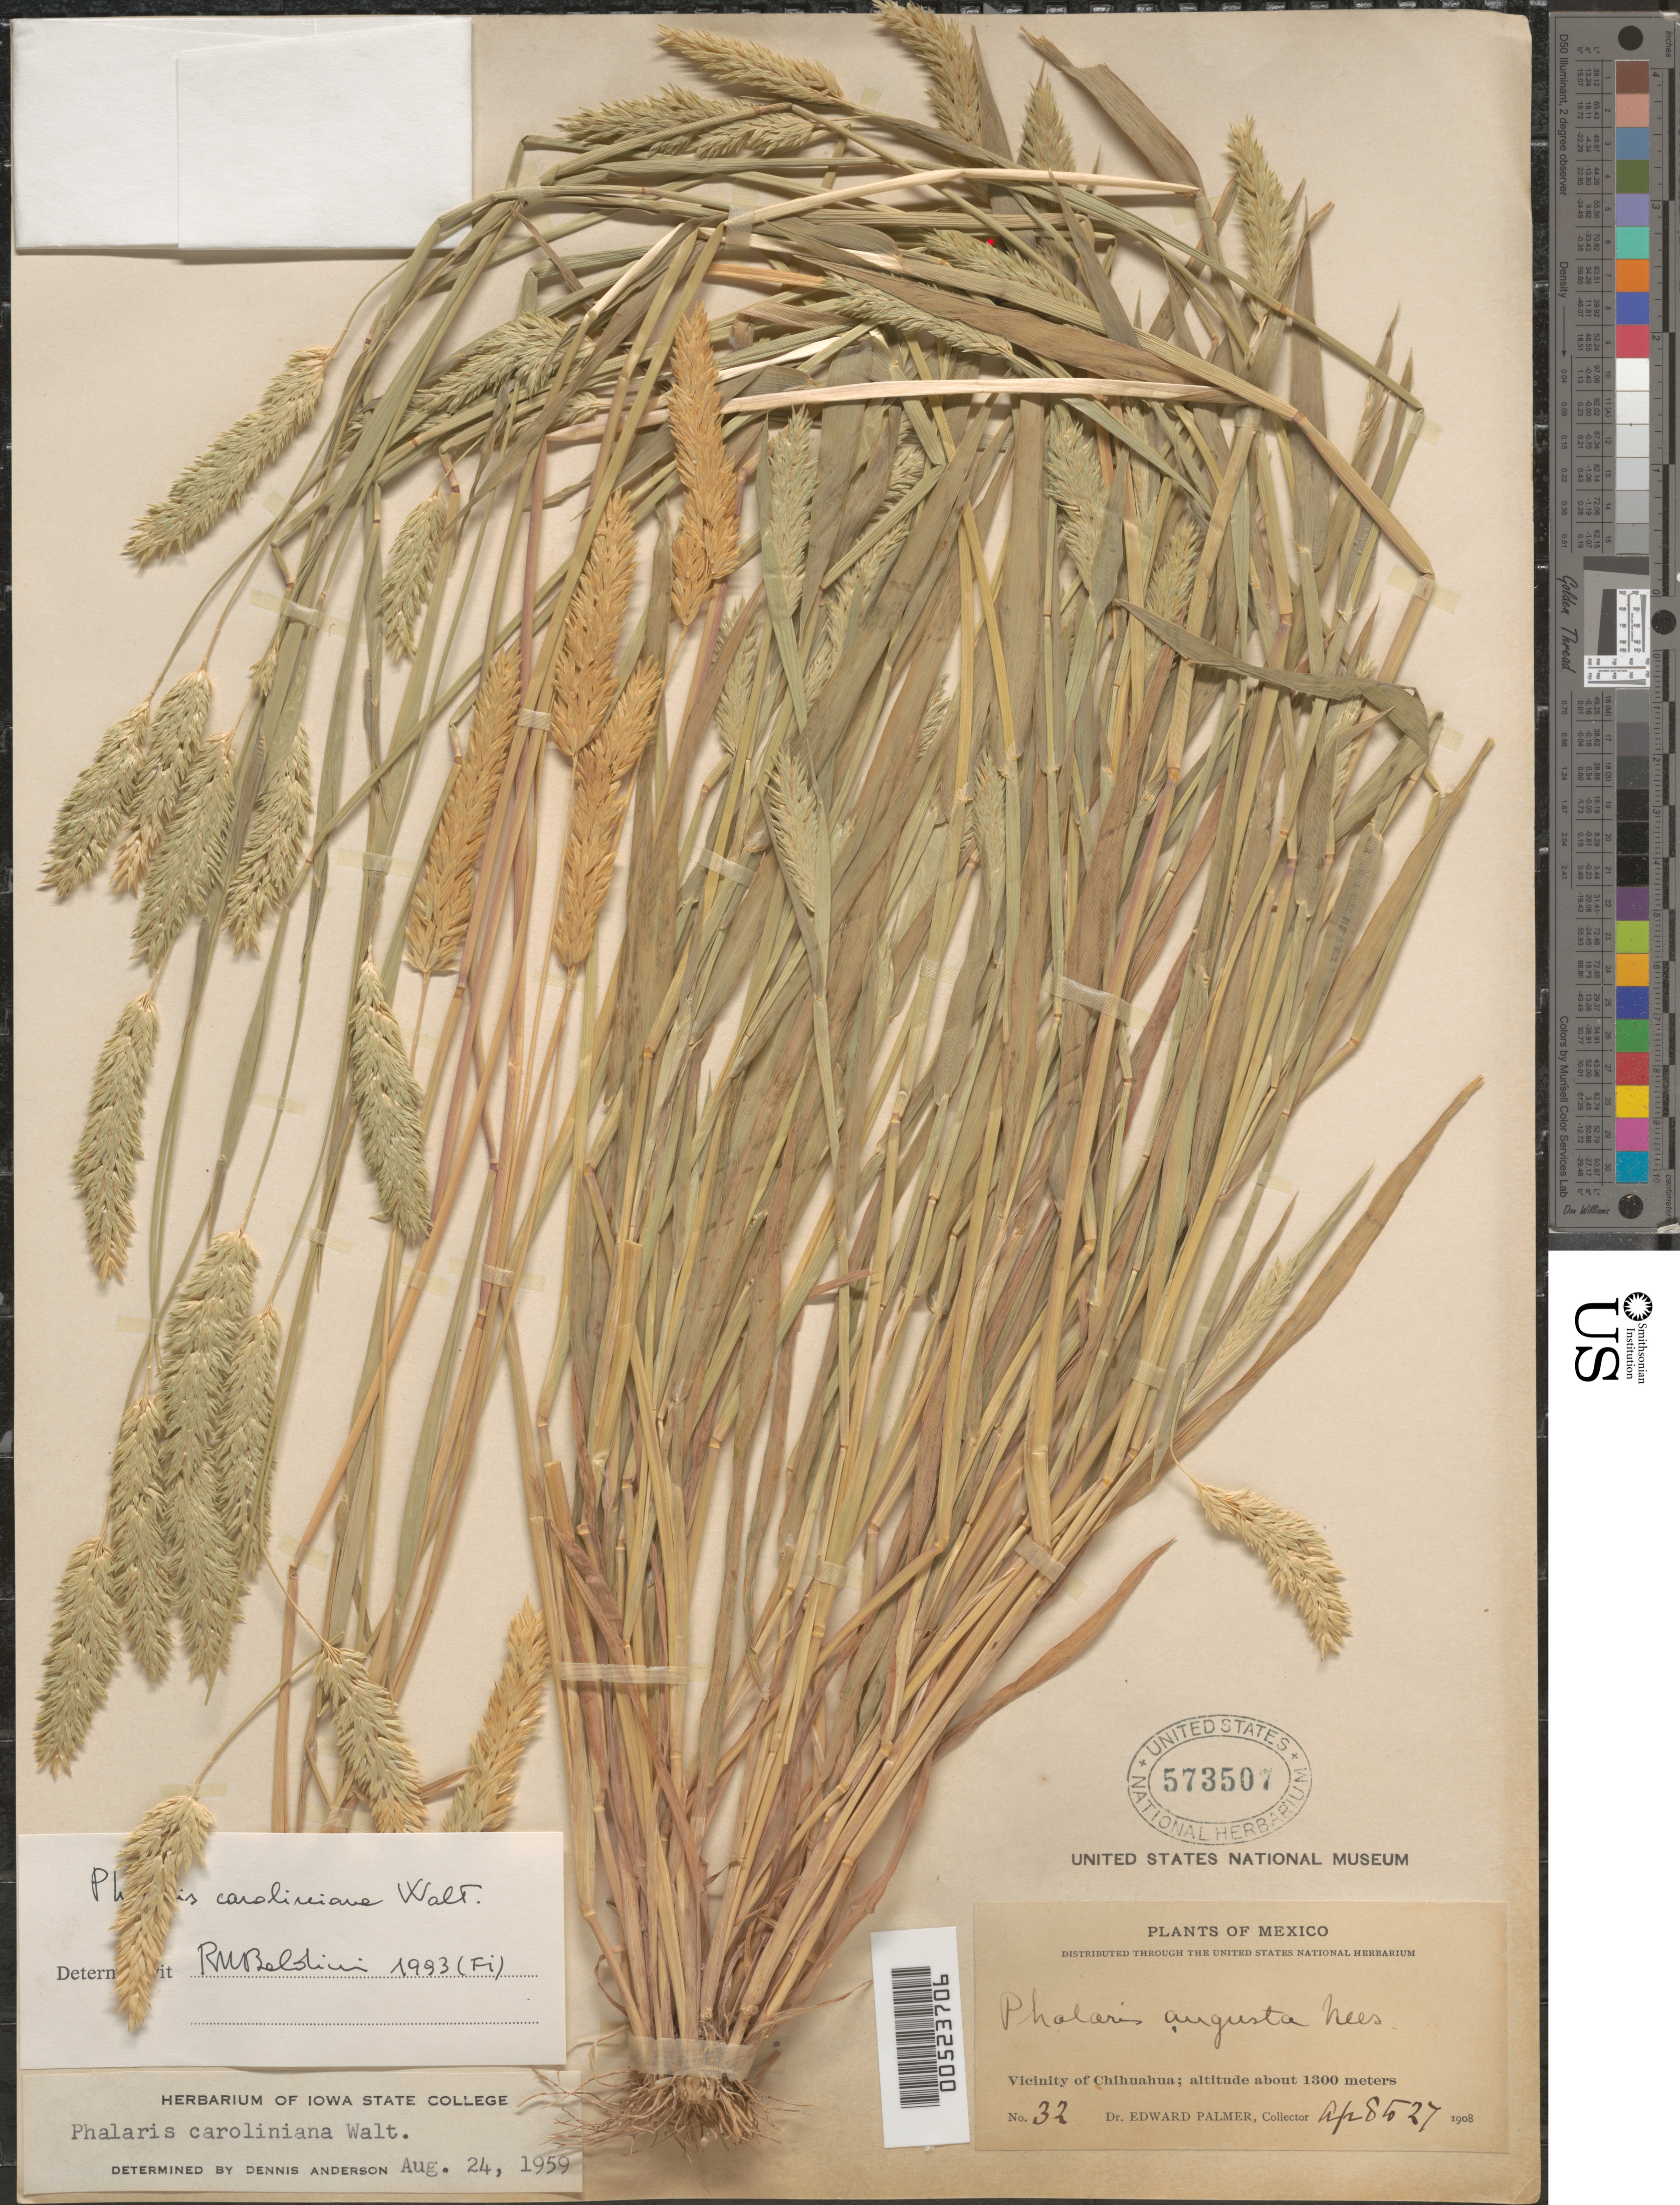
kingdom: Plantae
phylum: Tracheophyta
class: Liliopsida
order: Poales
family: Poaceae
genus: Phalaris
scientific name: Phalaris caroliniana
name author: Walter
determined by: Baldini, R. M.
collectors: E. Palmer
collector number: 32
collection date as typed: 8 Apr 1908 to 27 Apr 1908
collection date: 1908-04-08/1908-04-27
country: Mexico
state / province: Chihuahua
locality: Vicinity of Chihuahua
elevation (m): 1300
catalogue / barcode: US 573507